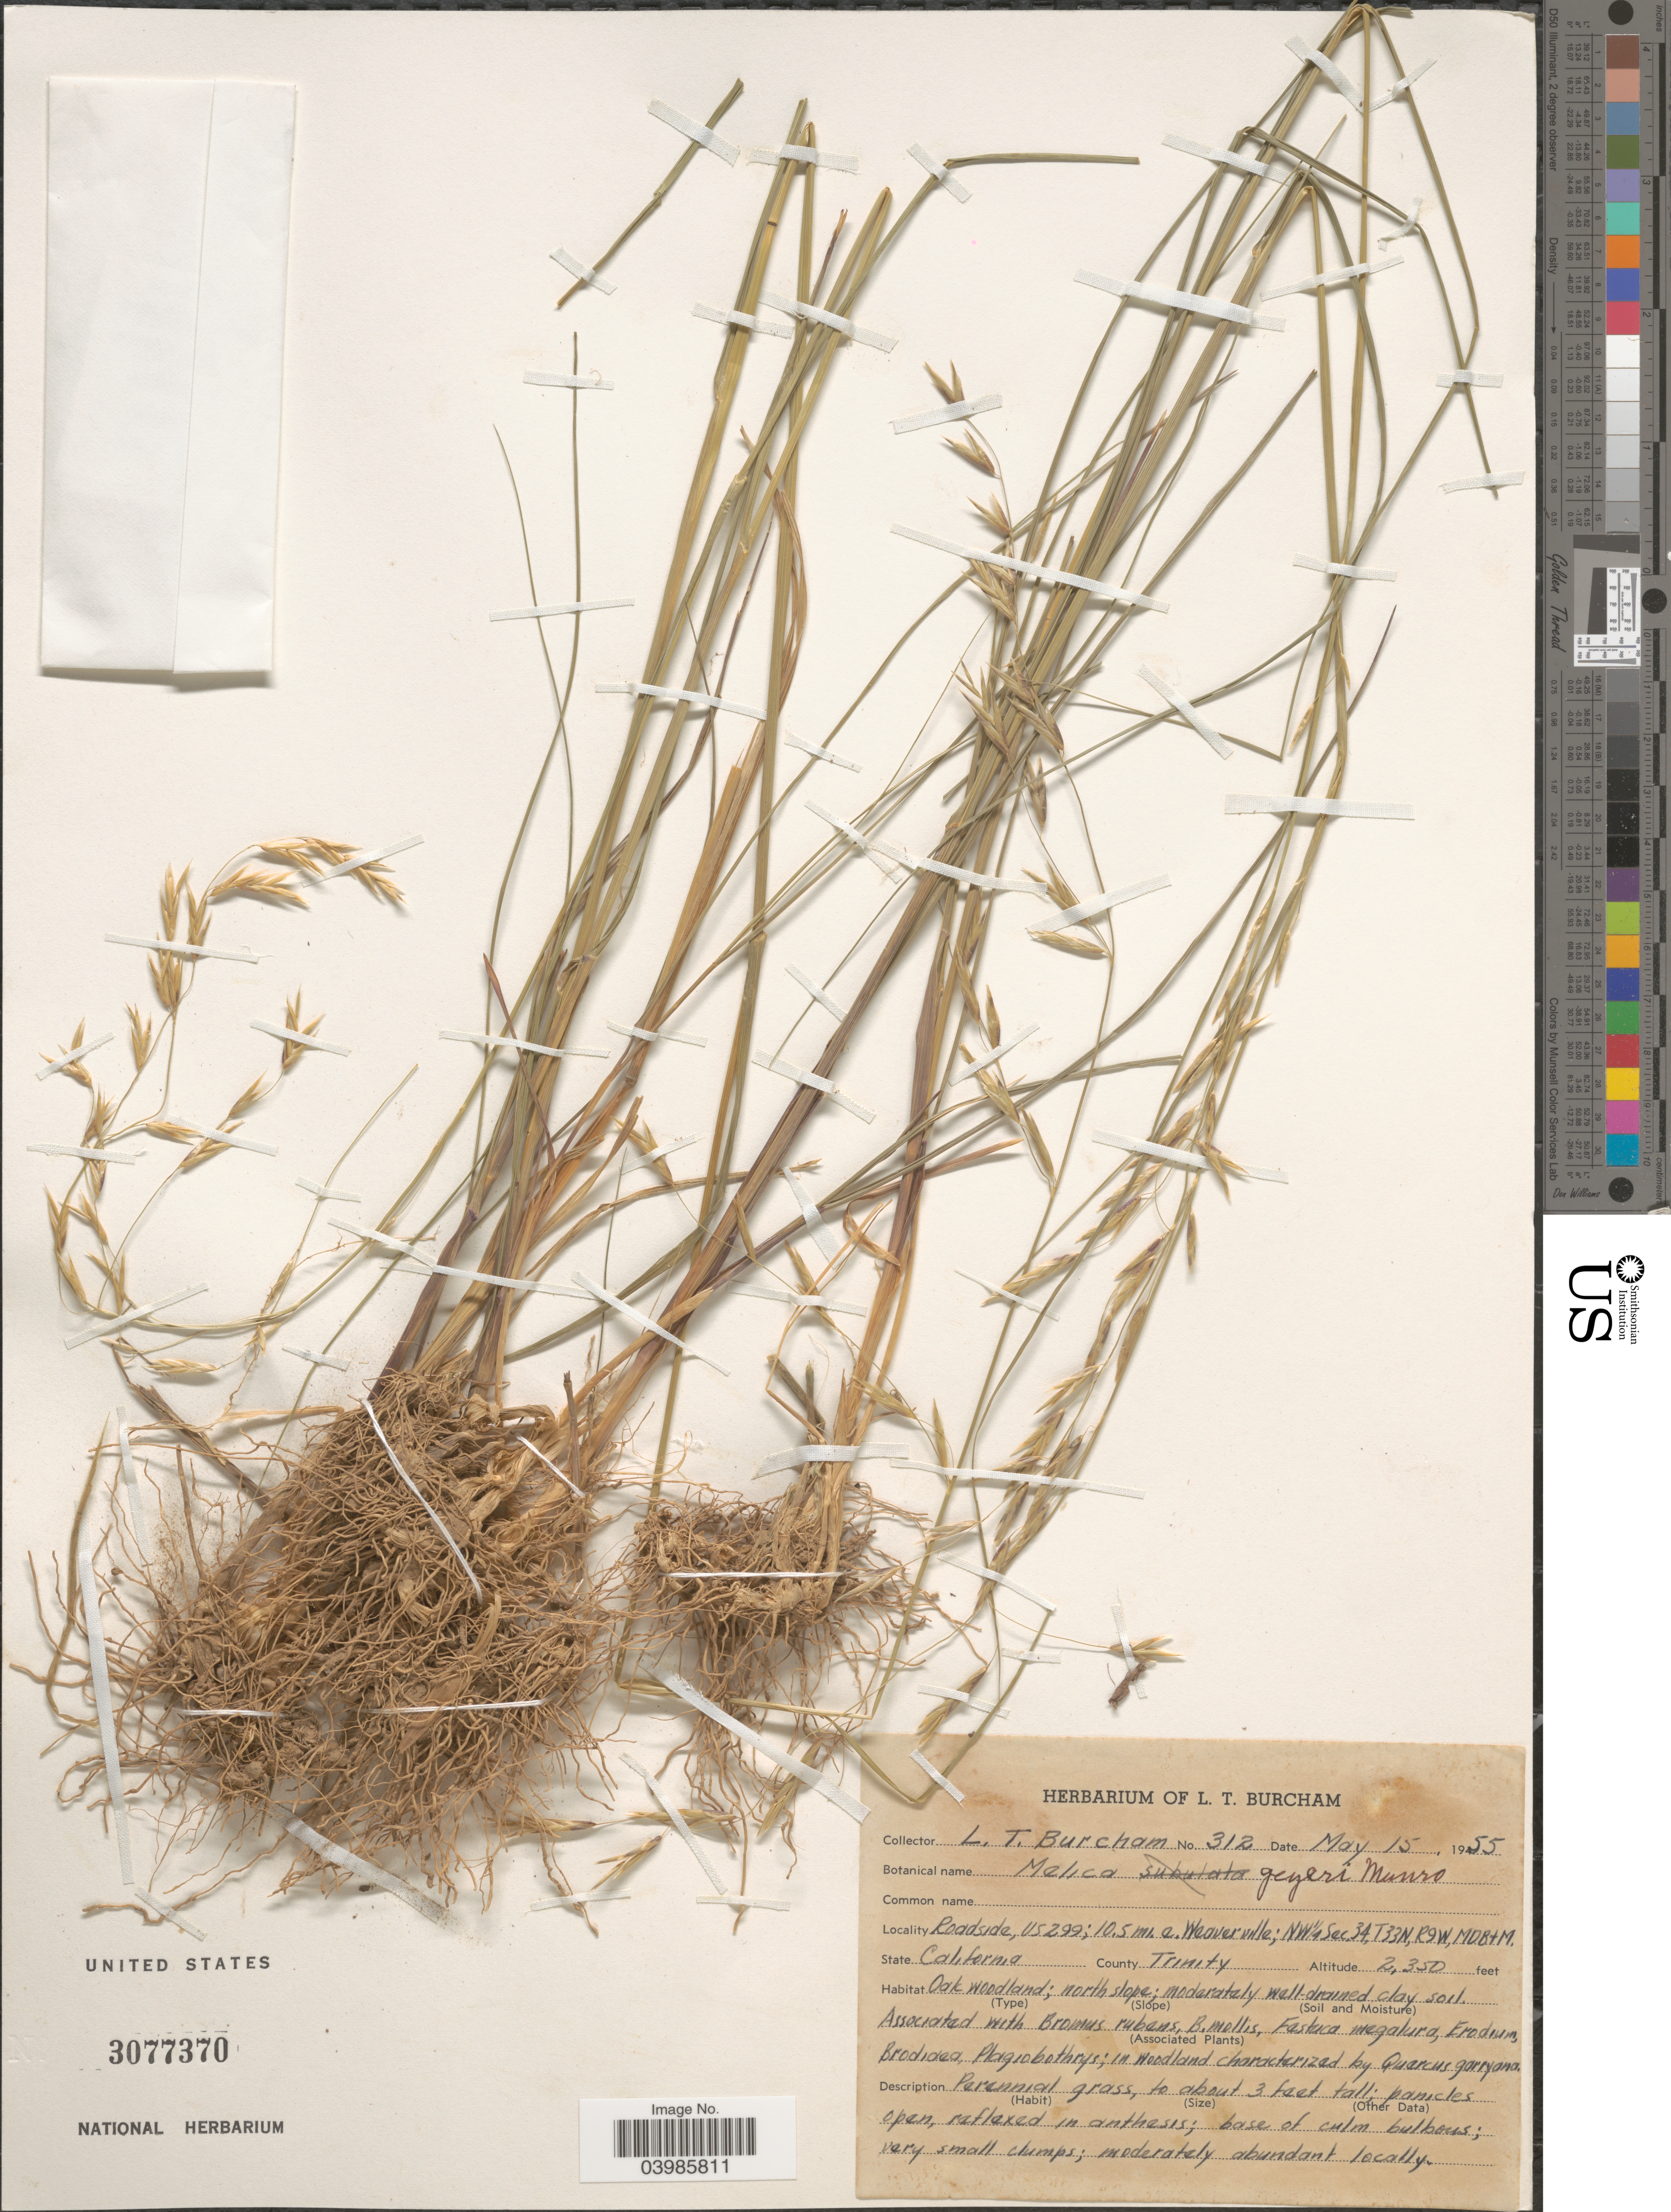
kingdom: Plantae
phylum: Tracheophyta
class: Liliopsida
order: Poales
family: Poaceae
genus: Melica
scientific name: Melica geyeri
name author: Munro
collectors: L. Burcham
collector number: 312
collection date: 1955-05-15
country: United States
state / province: California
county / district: Trinity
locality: Roadside, US299; 10.5 mi. e. Weaverville; NW¼Sec.34,T33N,R9W,MDB+M. County Trinity.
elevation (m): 716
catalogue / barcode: US 3077370